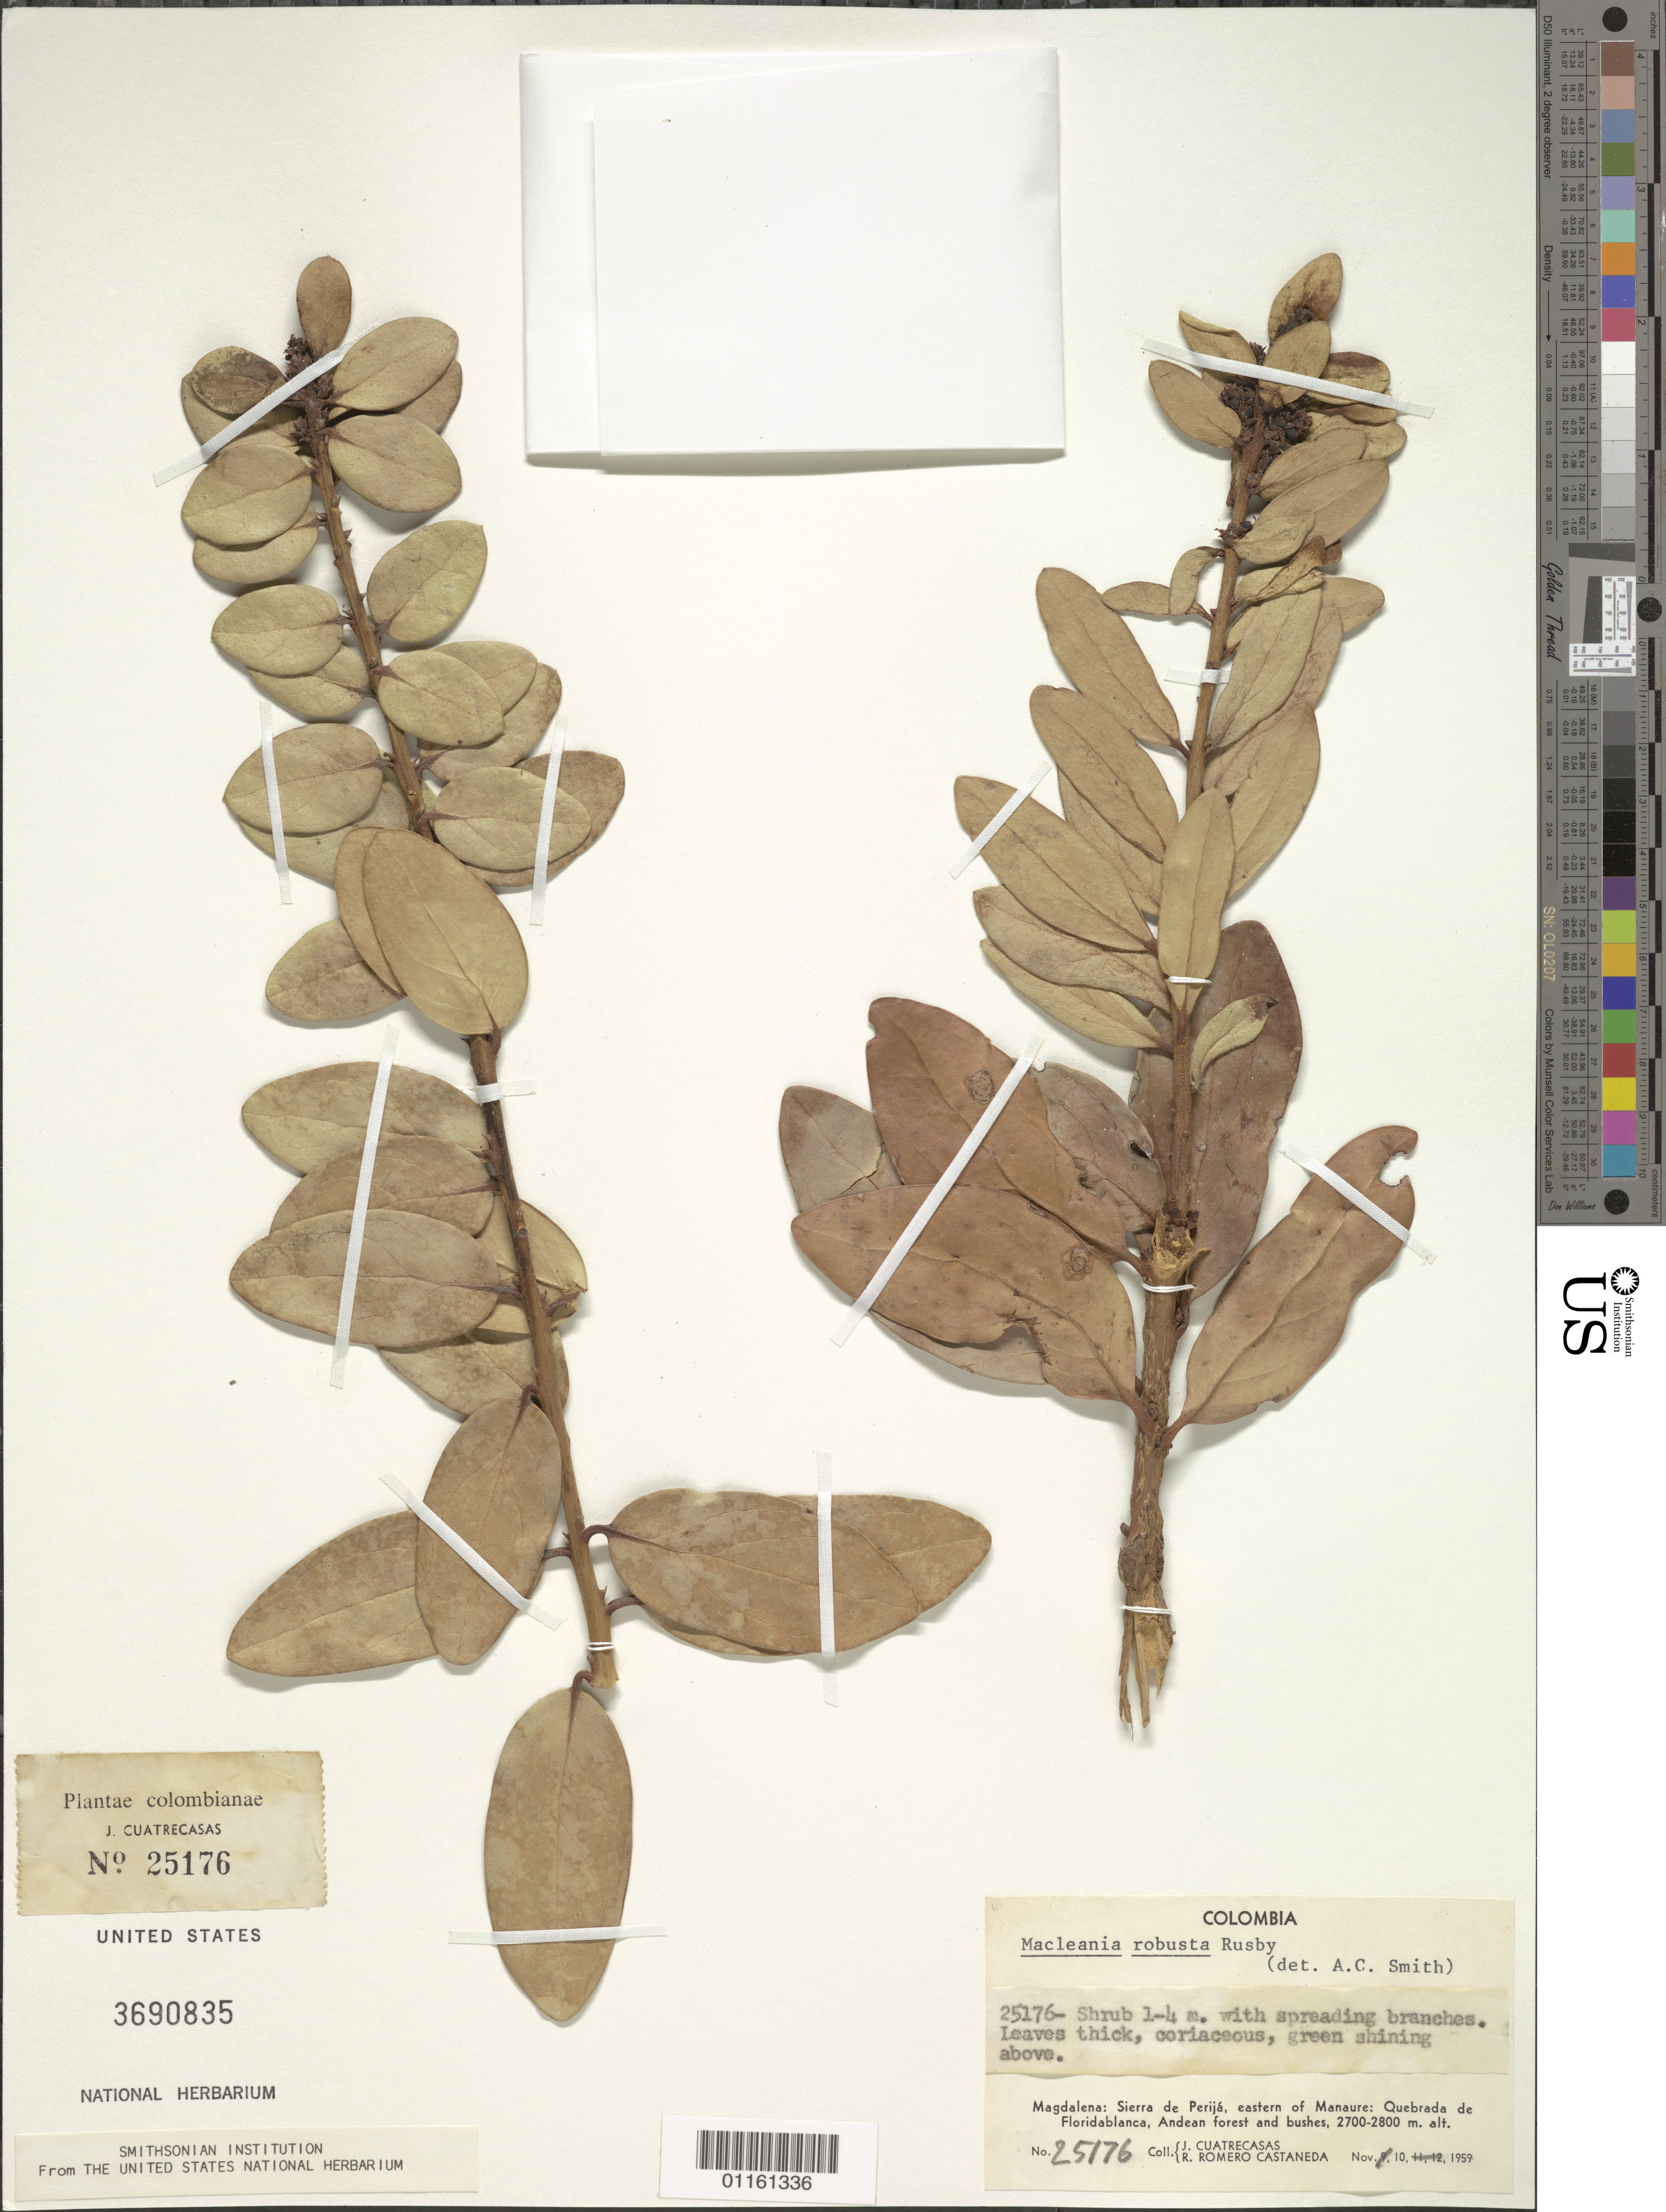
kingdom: Plantae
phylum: Tracheophyta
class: Magnoliopsida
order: Ericales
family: Ericaceae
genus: Macleania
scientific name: Macleania robusta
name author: Rusby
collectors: J. Cuatrecasas & R. Romero Castañeda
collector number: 25176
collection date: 1959-11-10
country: Colombia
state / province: Magdalena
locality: Sierra de Perija, eastern of Manaure: Quebrada de Floridablanca, Andean forest and bushes.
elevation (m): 2700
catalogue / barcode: US 3690835